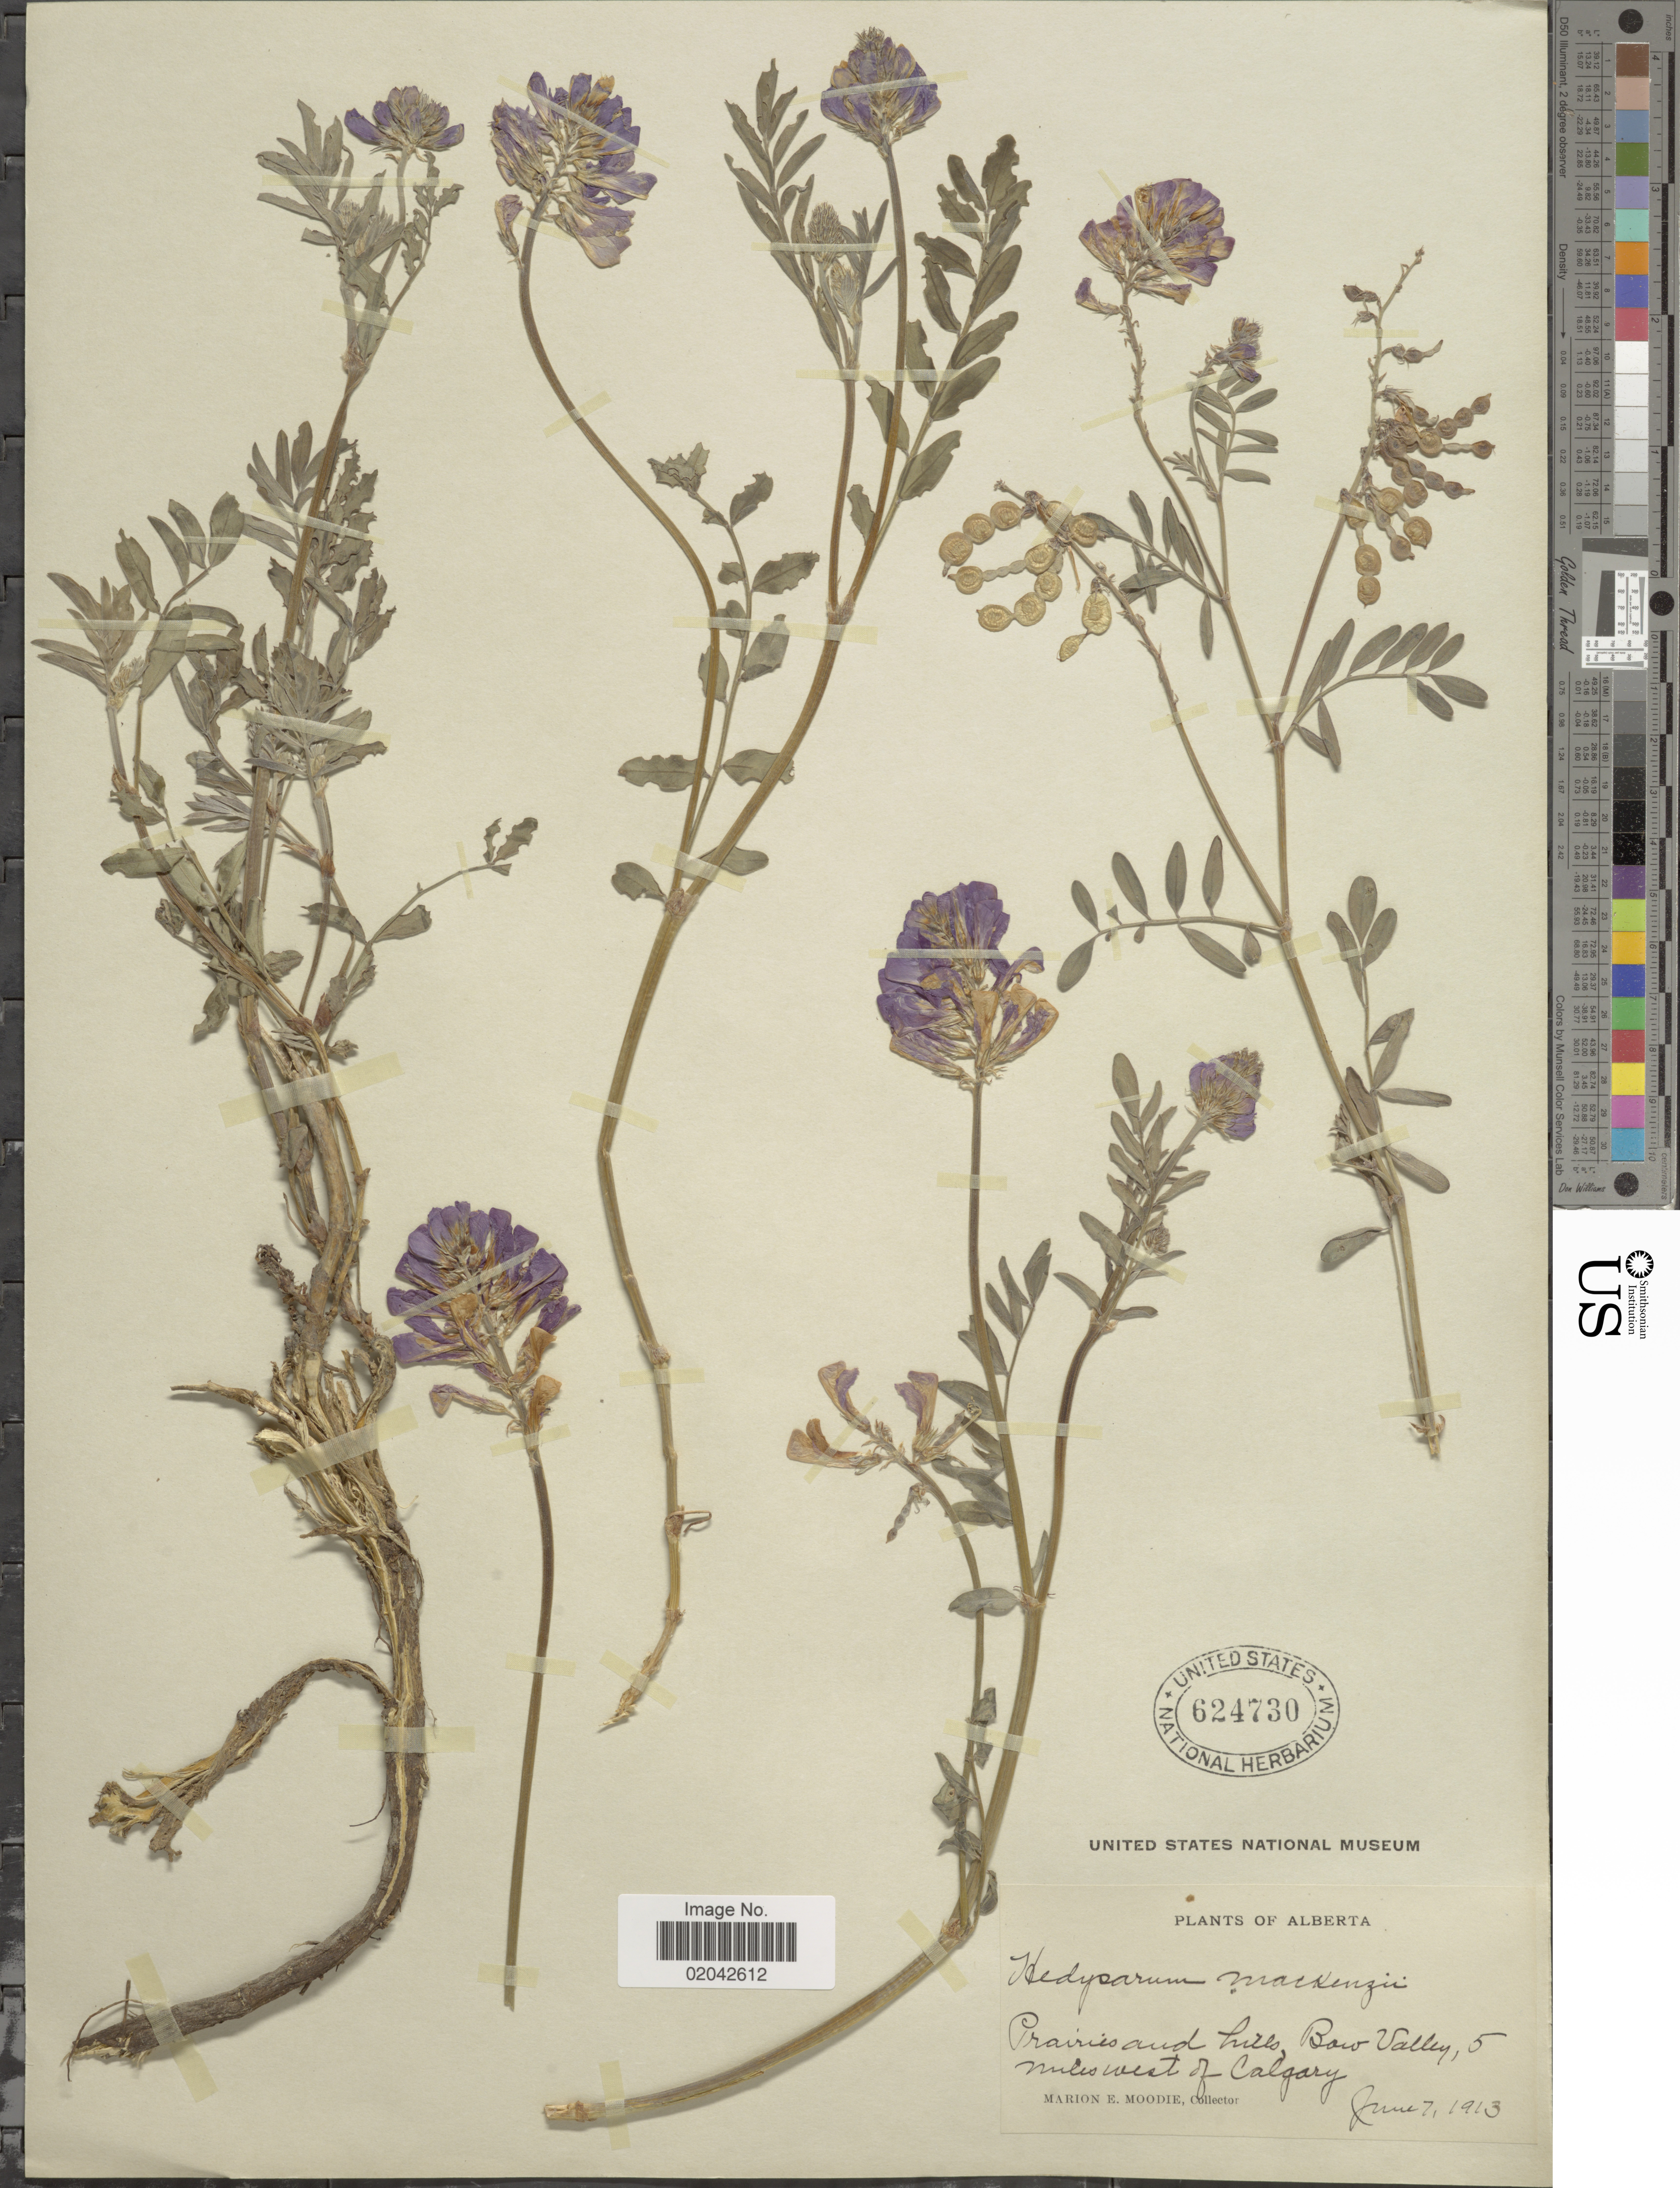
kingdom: Plantae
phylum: Tracheophyta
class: Magnoliopsida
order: Fabales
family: Fabaceae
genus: Hedysarum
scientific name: Hedysarum mackenziei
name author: Richardson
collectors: M. E. Moodie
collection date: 1913-06-07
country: Canada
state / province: Alberta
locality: Prairies and hills, Bow Valley, 5 miles west of Calgary.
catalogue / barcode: US 624730